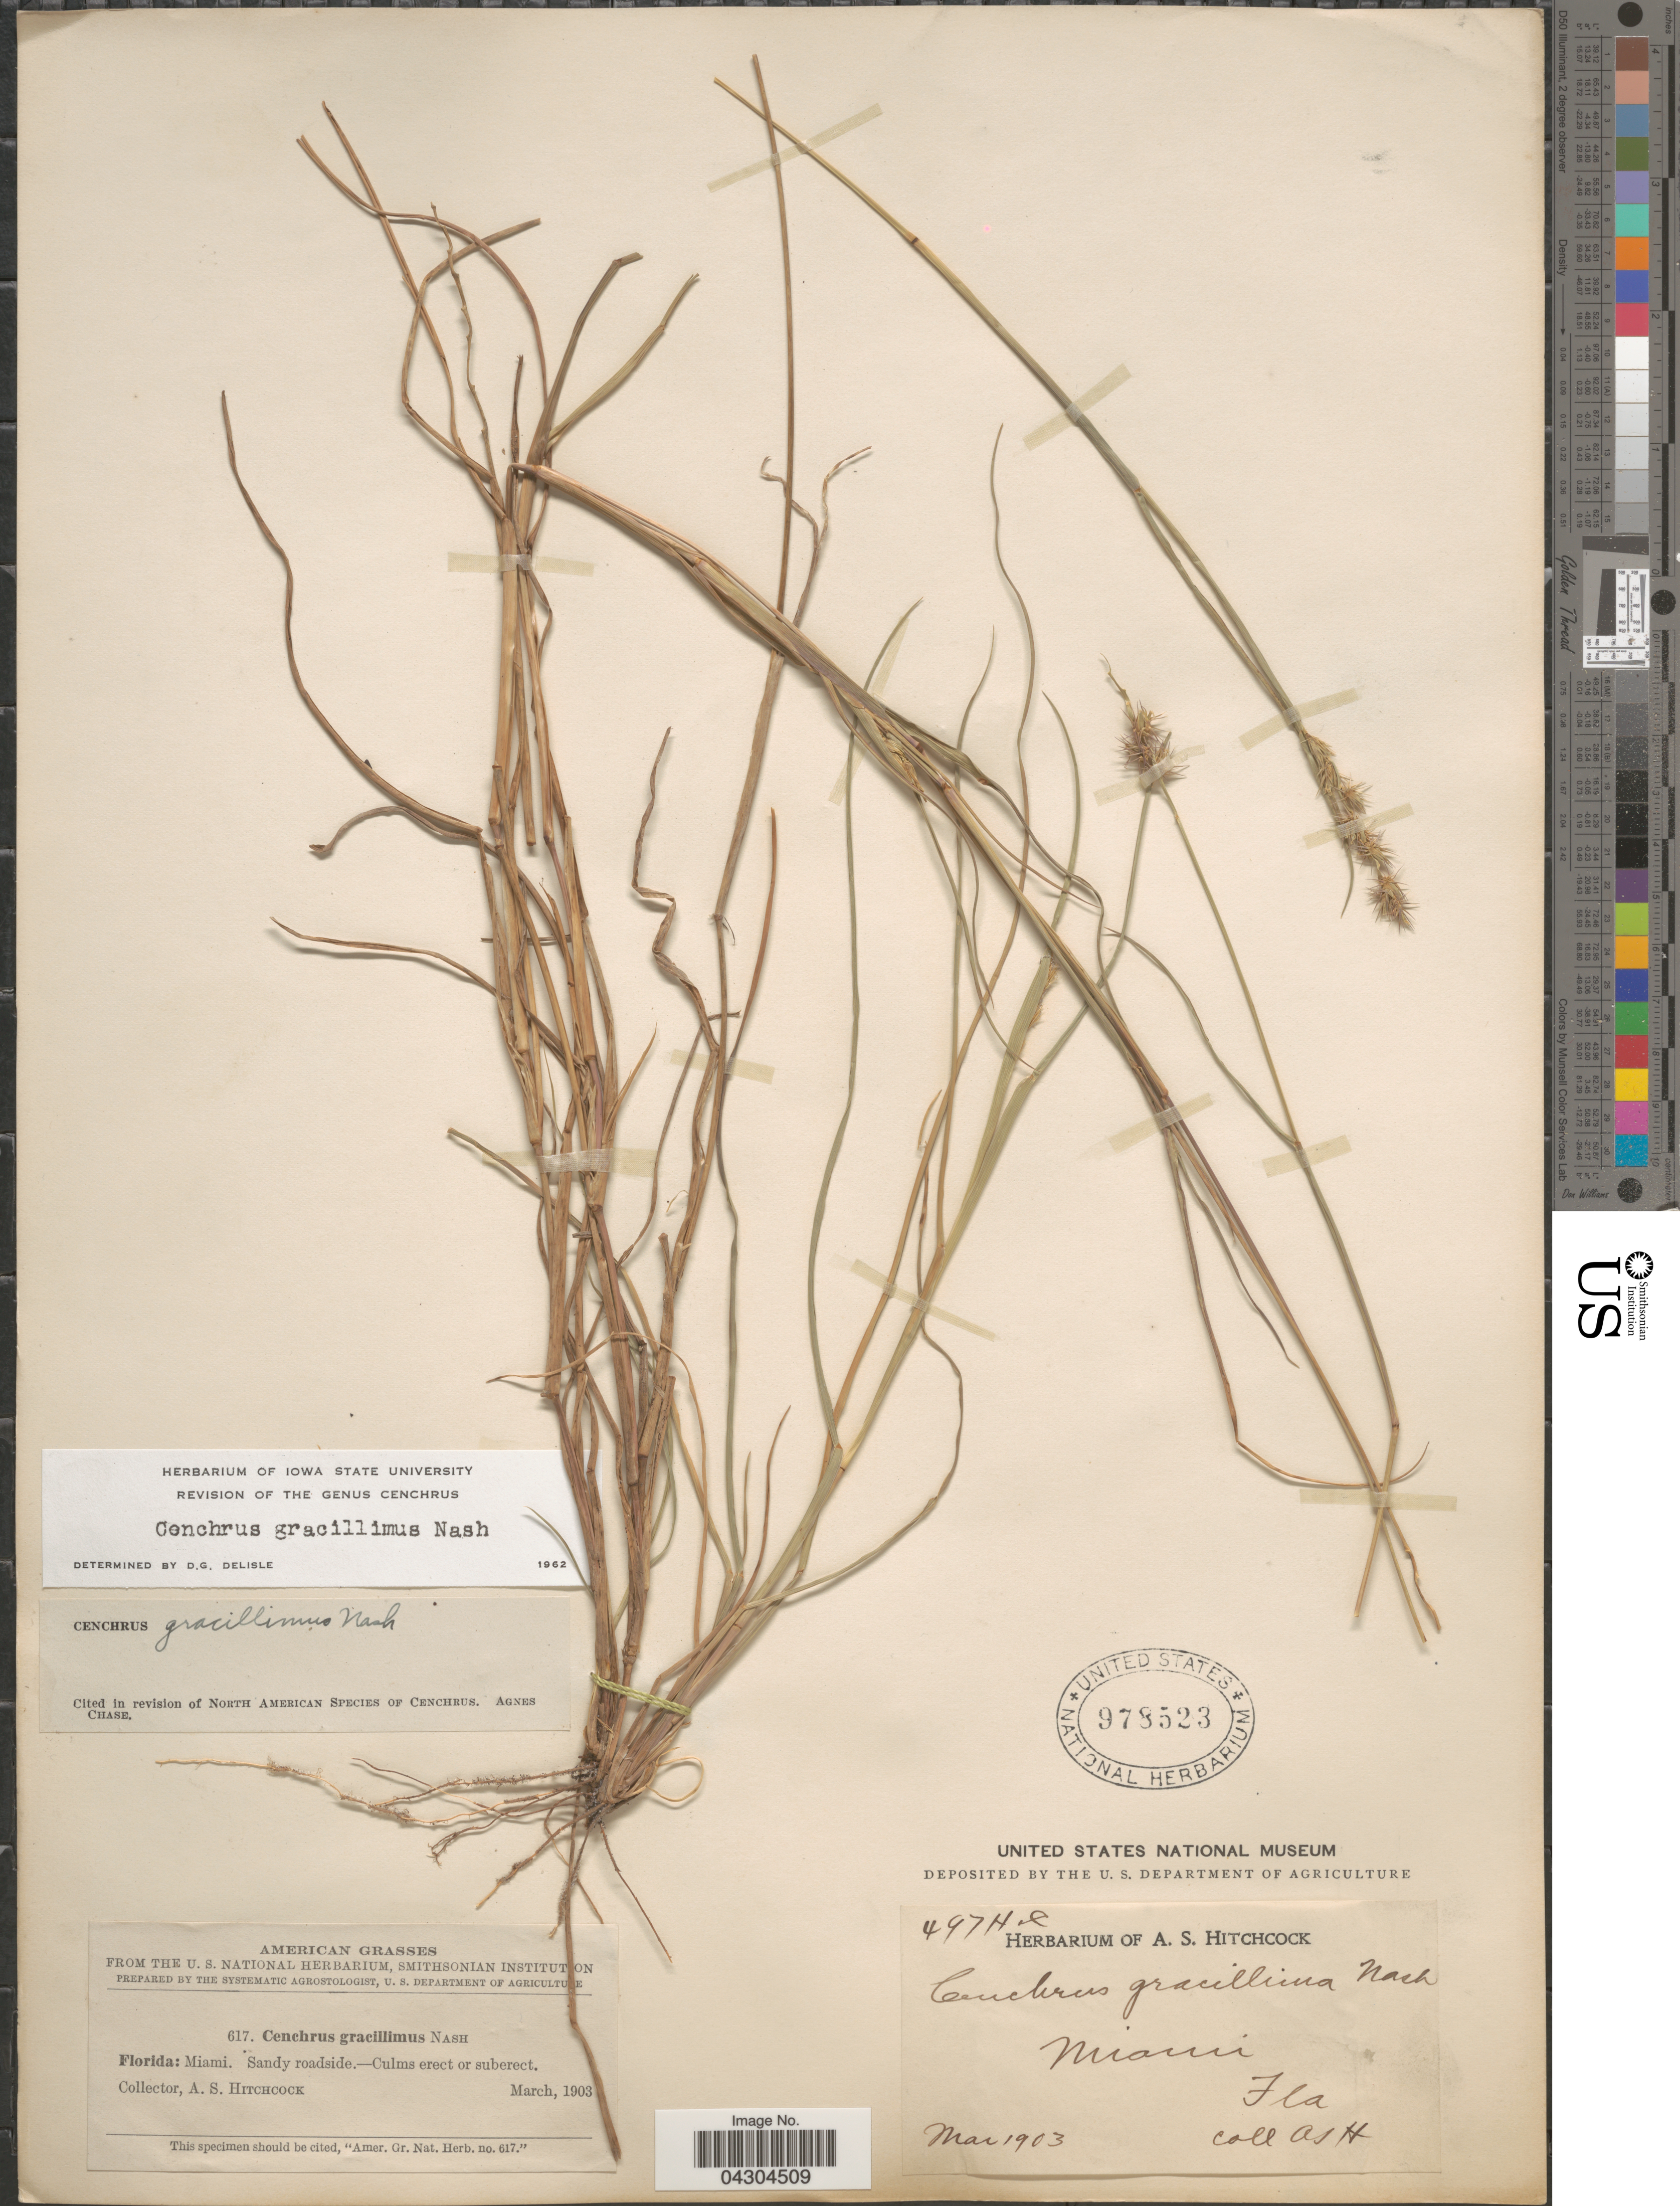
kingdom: Plantae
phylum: Tracheophyta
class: Liliopsida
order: Poales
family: Poaceae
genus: Cenchrus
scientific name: Cenchrus gracillimus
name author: Nash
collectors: A. S. Hitchcock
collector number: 617/497H.E?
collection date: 1903-03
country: United States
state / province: Florida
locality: Miami.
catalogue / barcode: US 978523